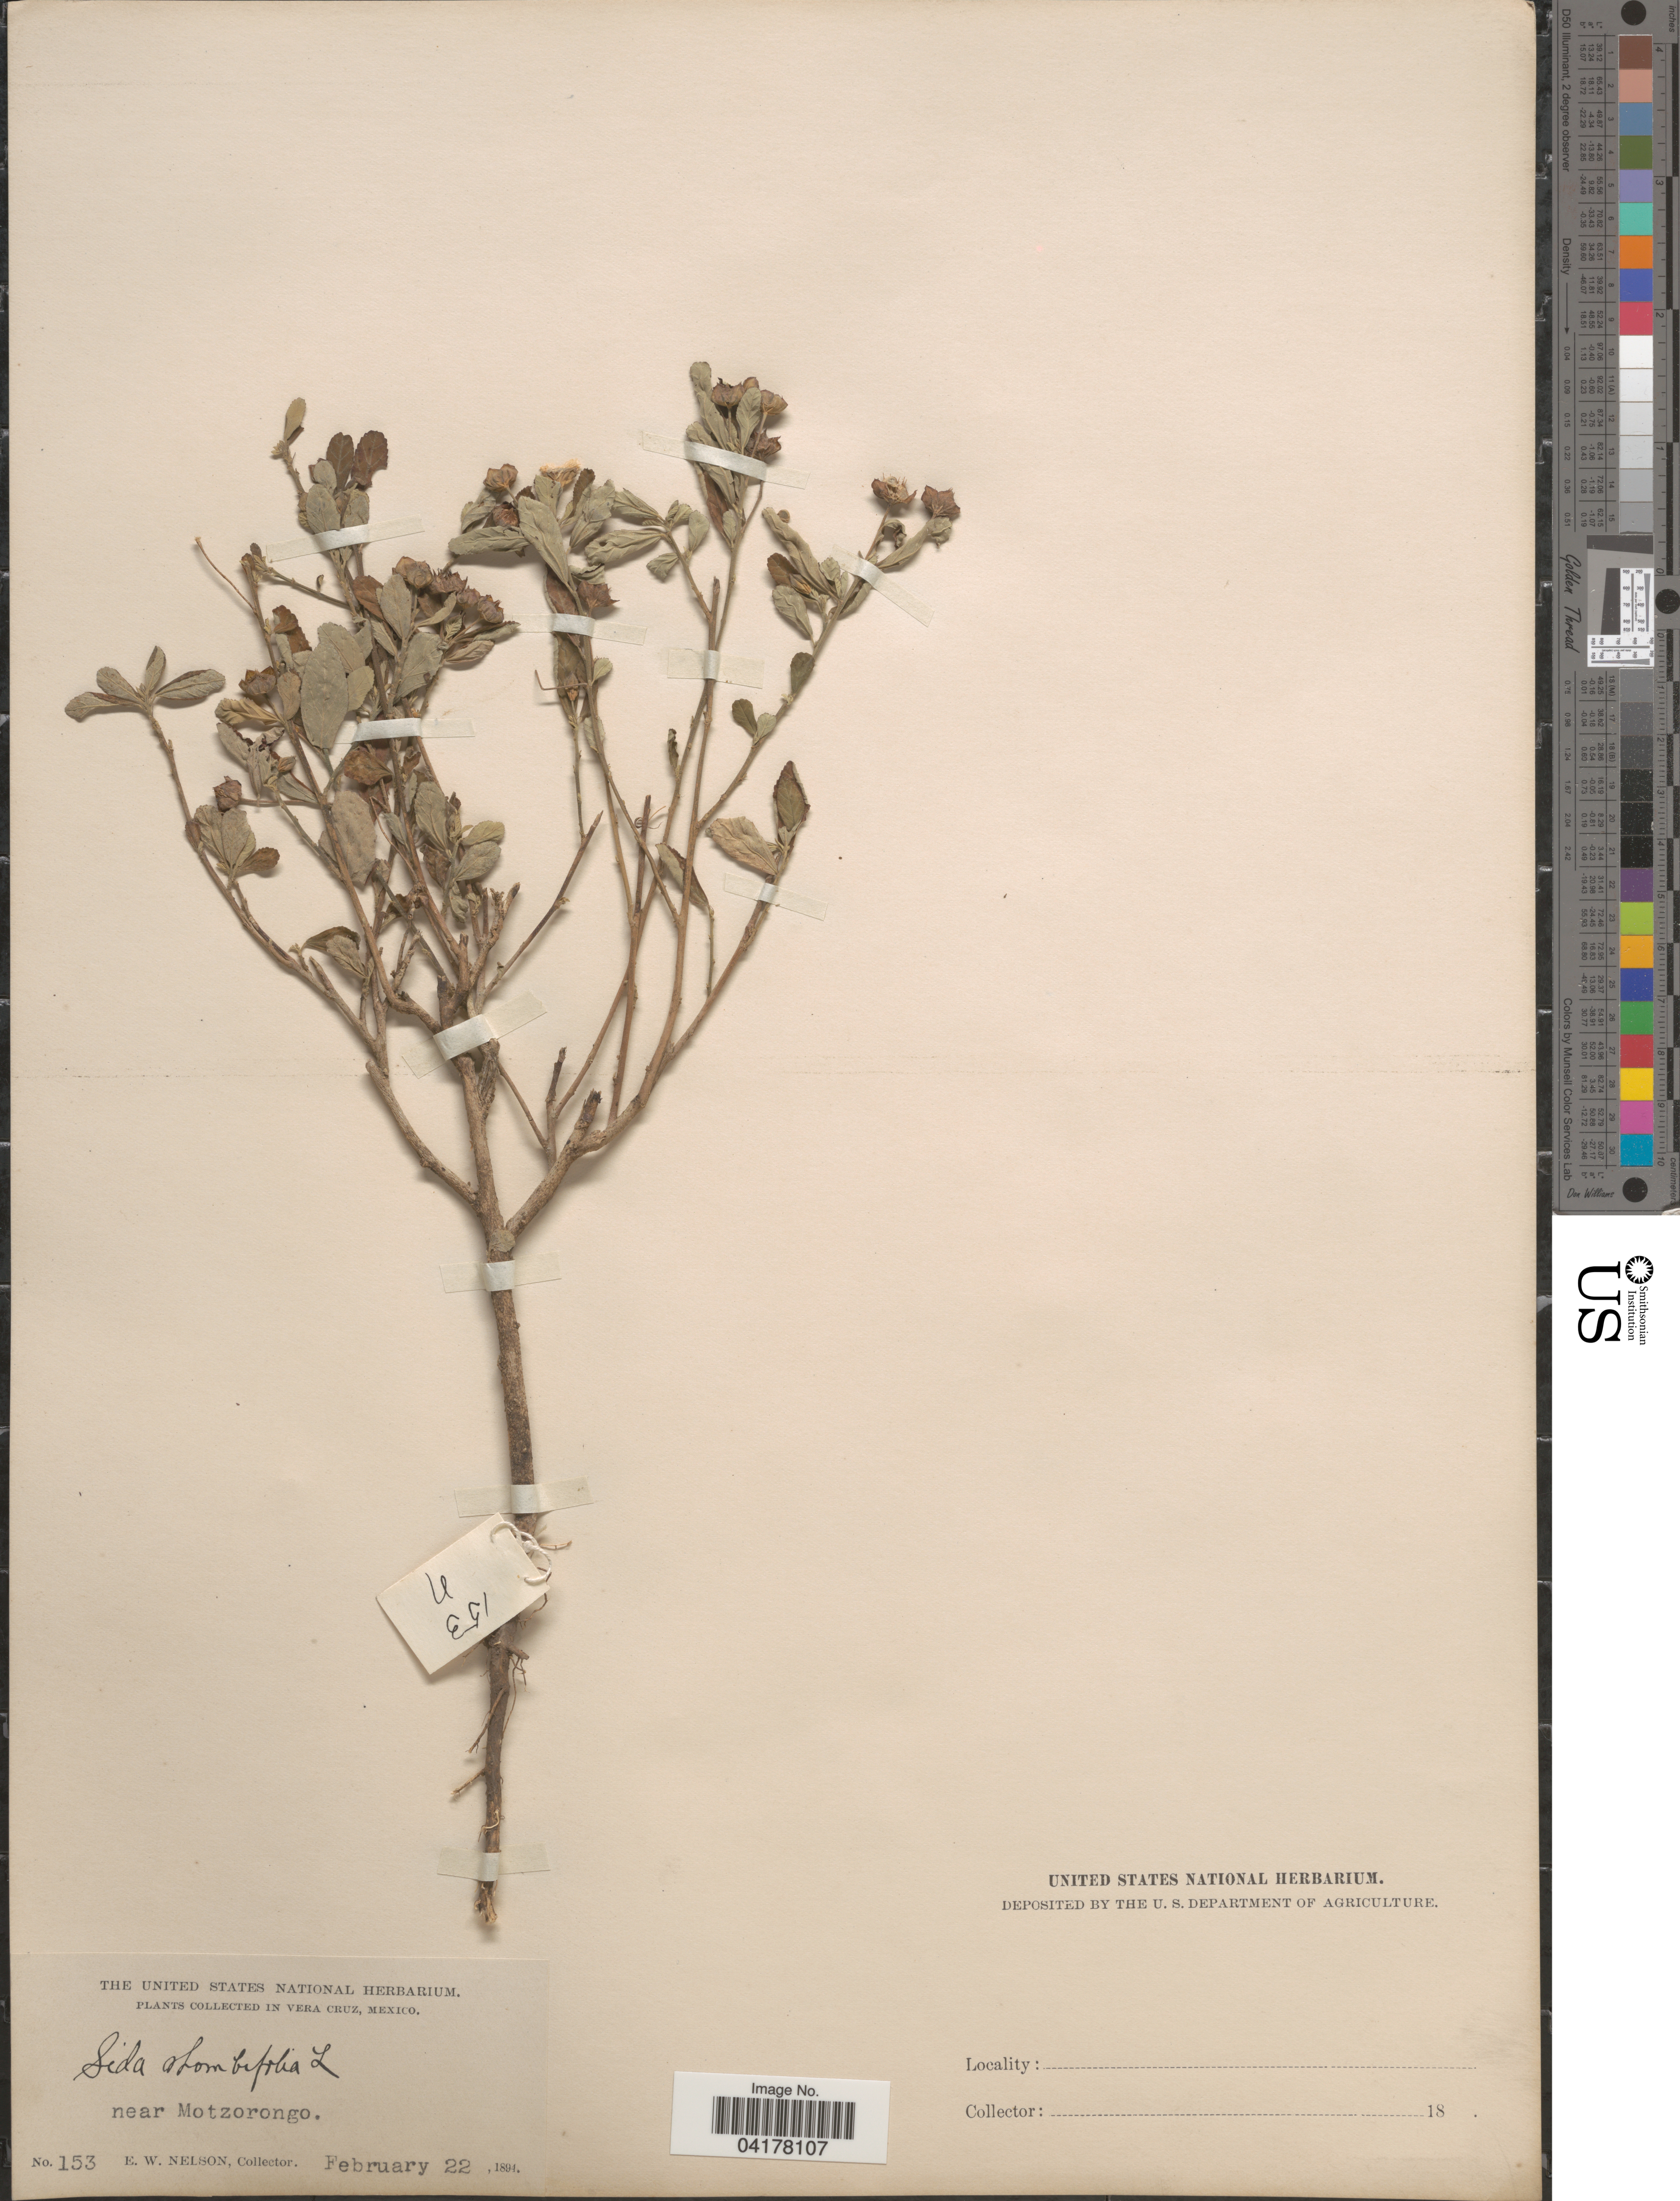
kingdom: Plantae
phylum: Tracheophyta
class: Magnoliopsida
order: Malvales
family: Malvaceae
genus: Sida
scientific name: Sida rhombifolia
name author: L.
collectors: E. W. Nelson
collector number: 153N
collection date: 1894-02-22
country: Mexico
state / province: Veracruz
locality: In Vera Cruz. Near Motzorongo.